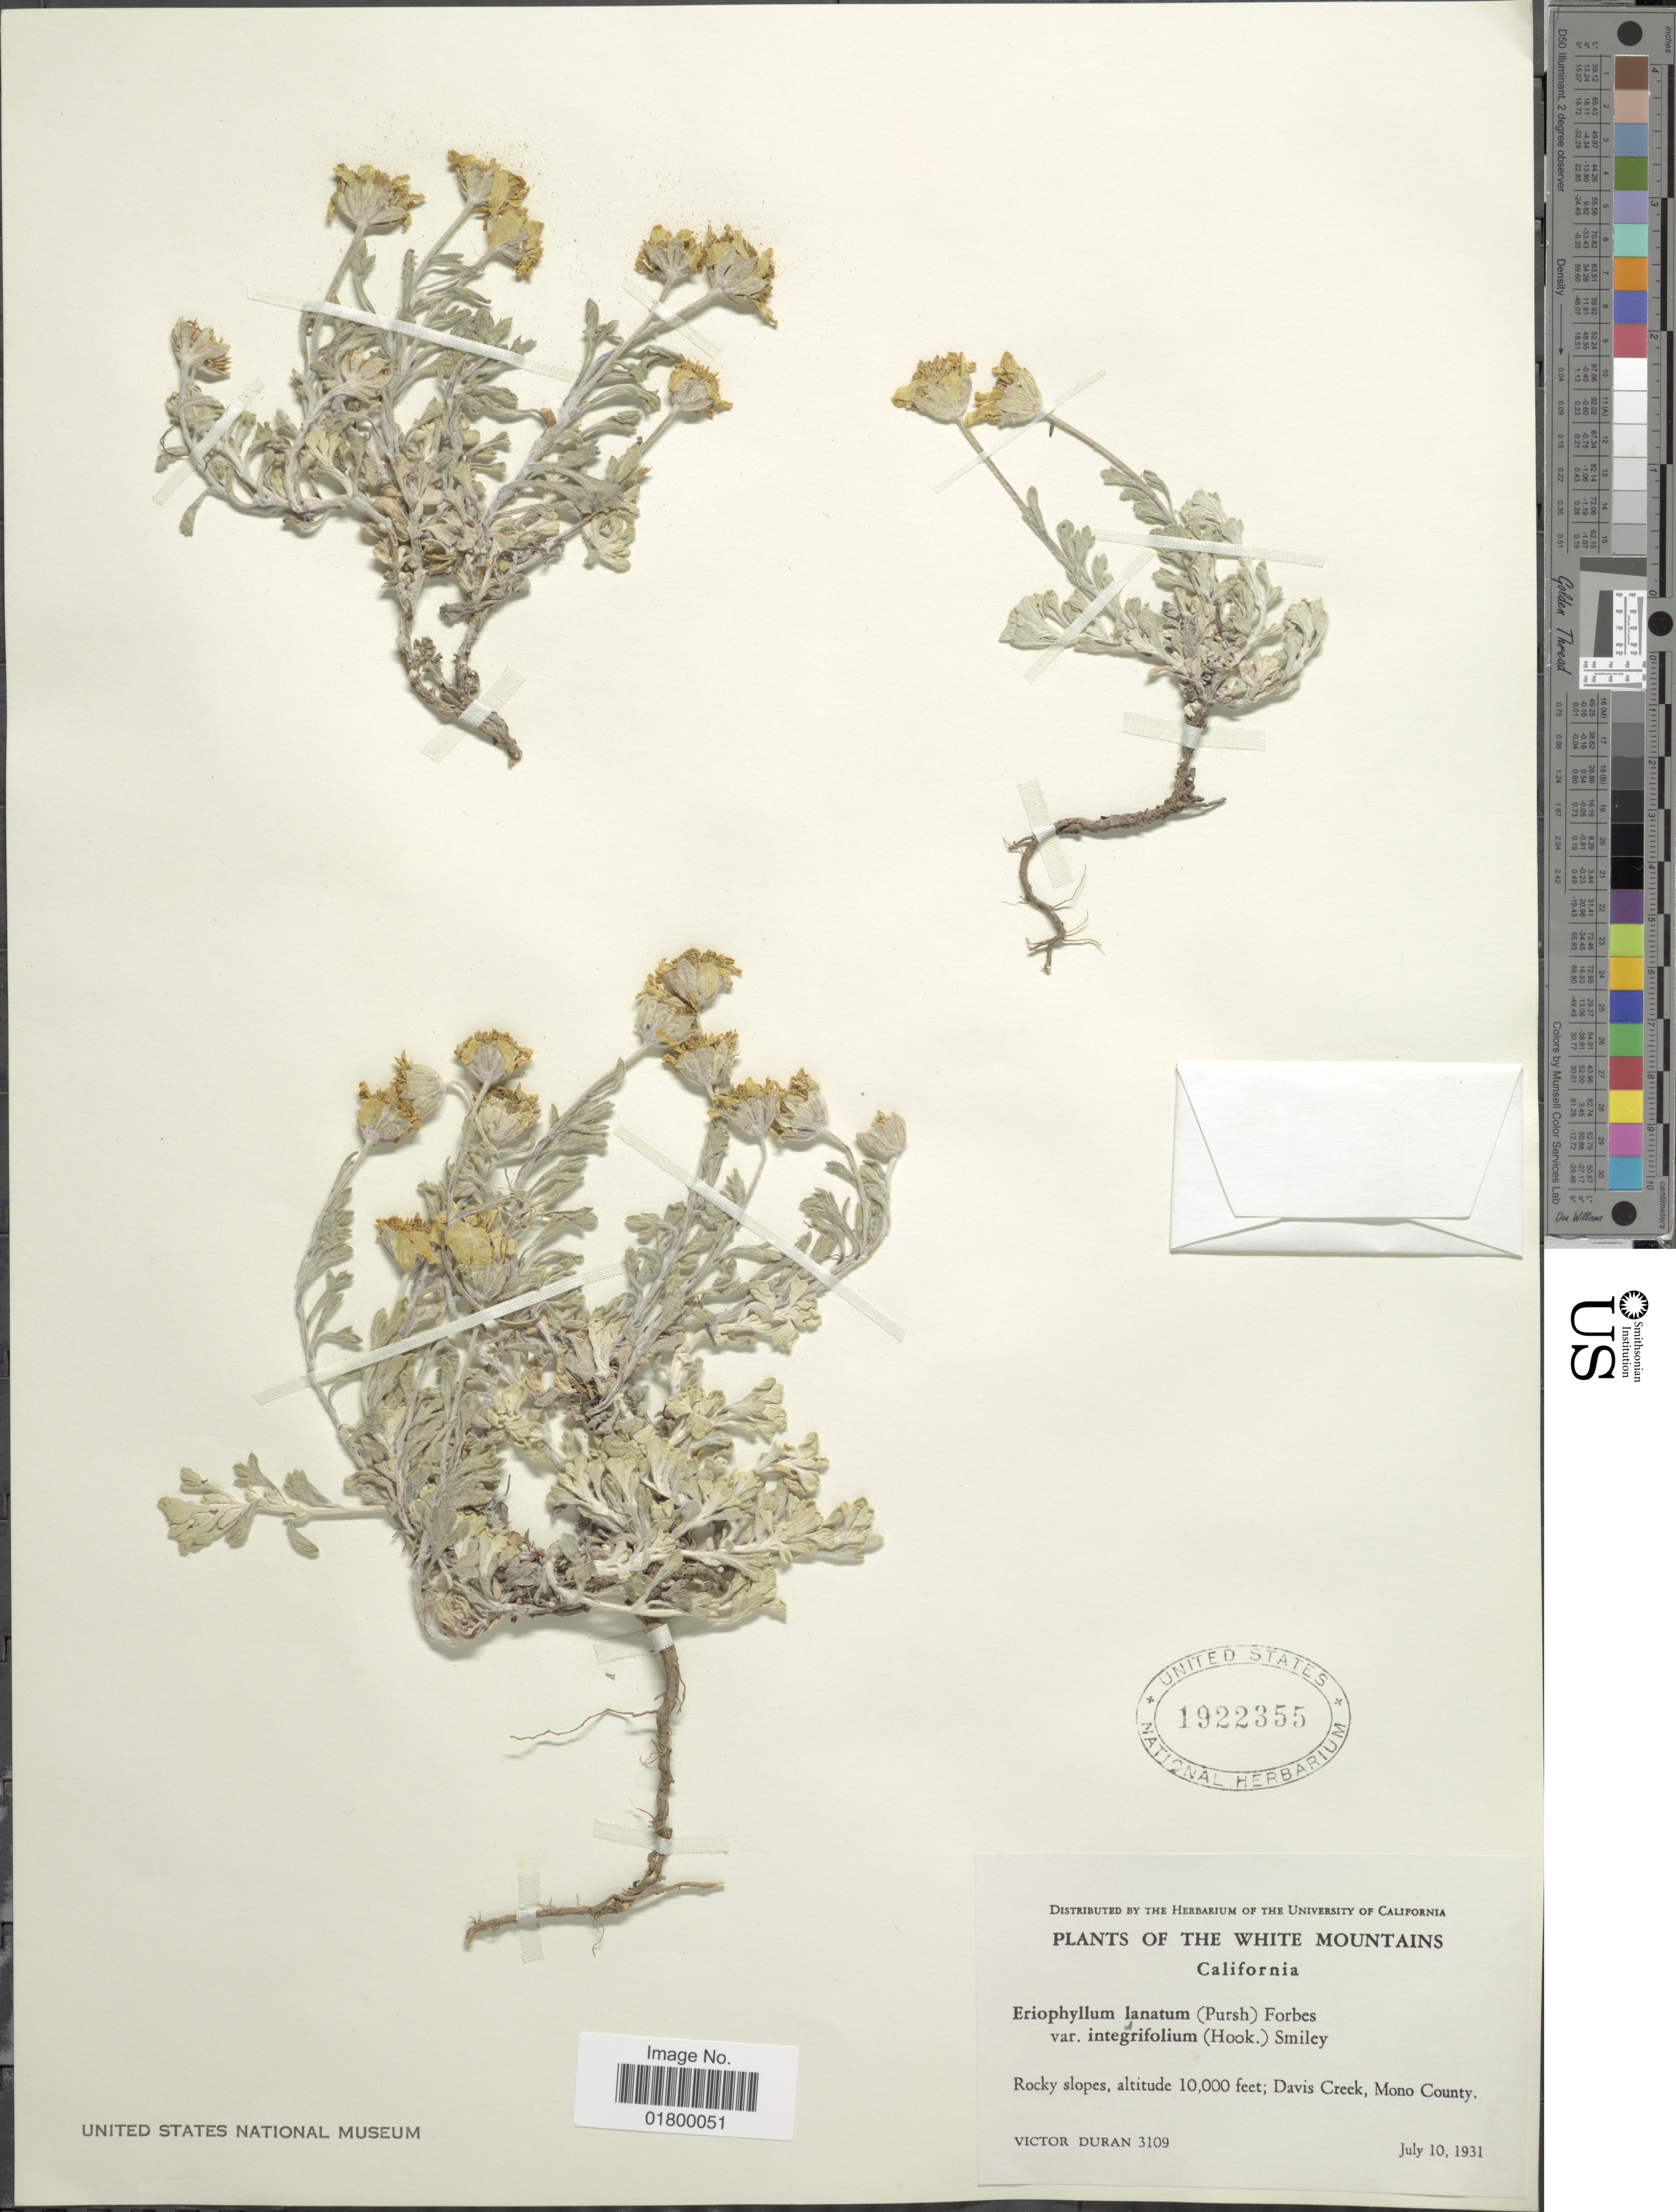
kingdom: Plantae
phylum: Tracheophyta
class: Magnoliopsida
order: Asterales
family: Asteraceae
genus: Eriophyllum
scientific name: Eriophyllum integrifolium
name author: (Hook.) Greene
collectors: V. Duran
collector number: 3109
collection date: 1931-07-10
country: United States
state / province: California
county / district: Mono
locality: The White Mountains, California, Rocky slopes, Davis Creek, Mono County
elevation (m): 3048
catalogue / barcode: US 1922355